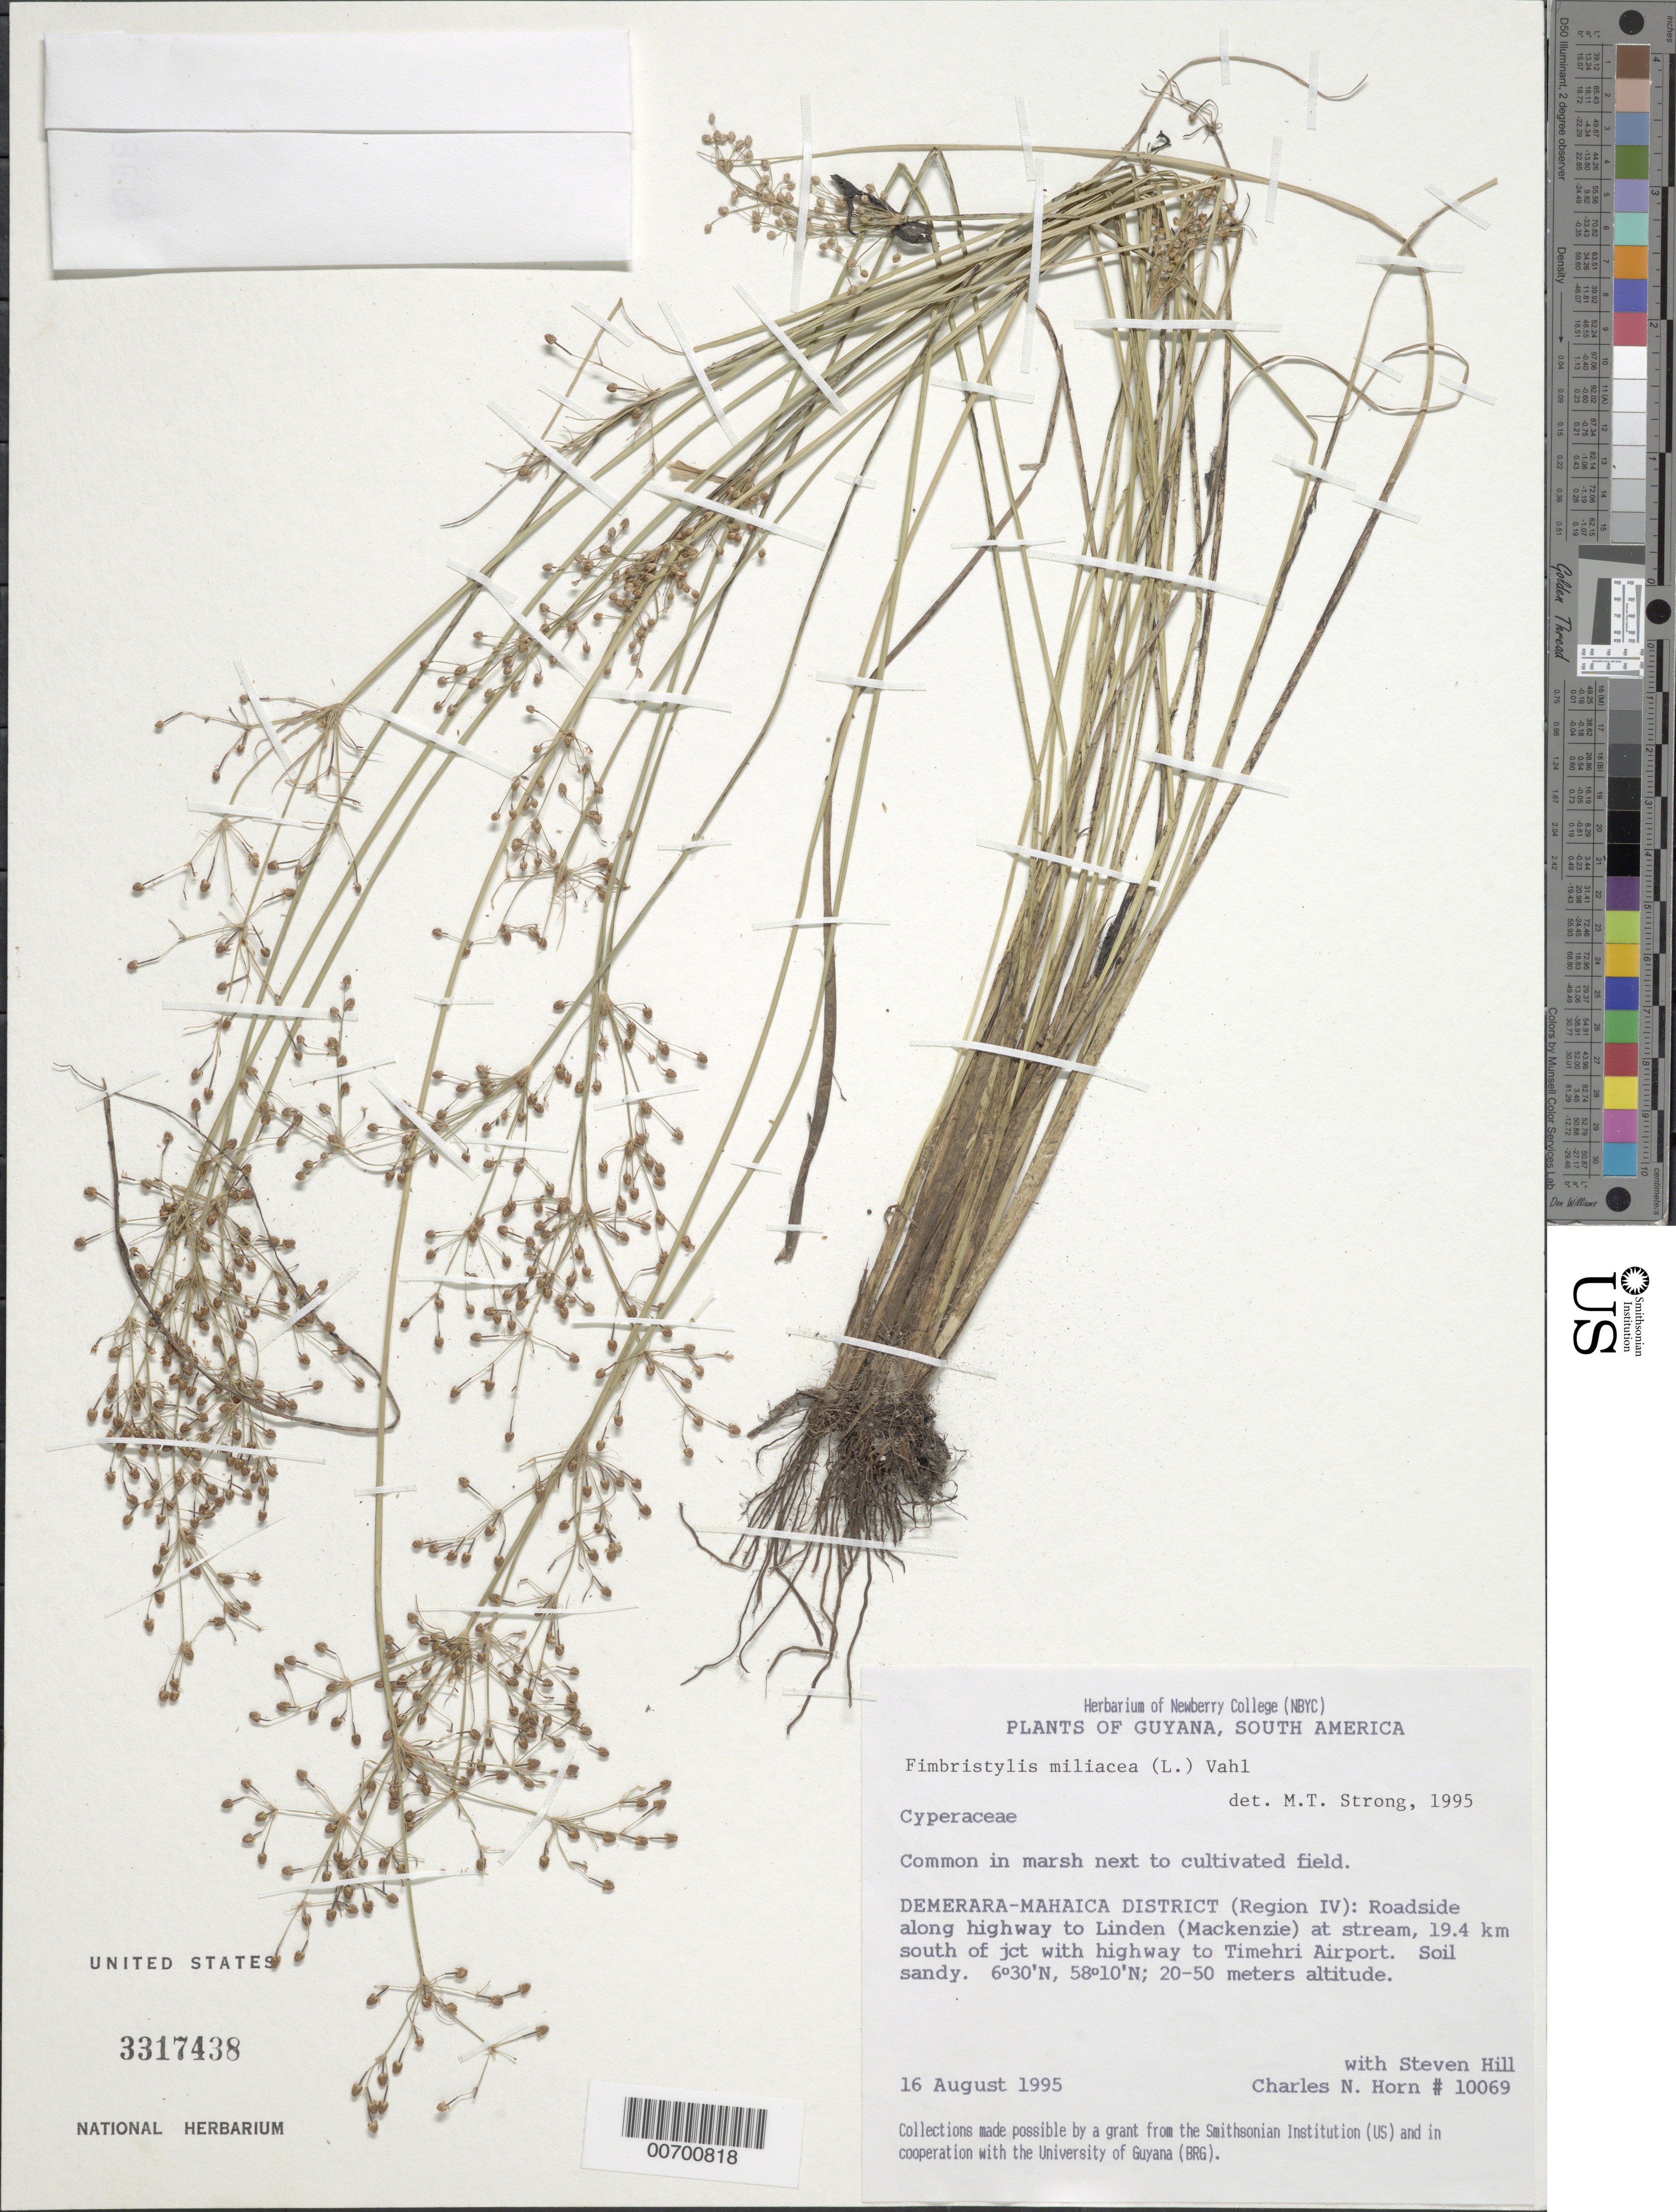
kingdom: Plantae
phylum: Tracheophyta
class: Liliopsida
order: Poales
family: Cyperaceae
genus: Fimbristylis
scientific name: Fimbristylis littoralis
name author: Gaudich.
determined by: Strong, M. T., (US), Smithsonian Institution - National Museum of Natural History (UNITED STATES)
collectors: C. N. Horn & S. Hill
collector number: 10069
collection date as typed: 16-Aug-95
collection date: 1995-08-16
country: Guyana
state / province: Demerara-Mahaica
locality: Linden (Mackenzie) Hwy., 19.4 km S of juct. with hwy to Timehri Airport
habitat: Sandy soil; marsh next to cultivated field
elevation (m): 20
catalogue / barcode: US 3317438